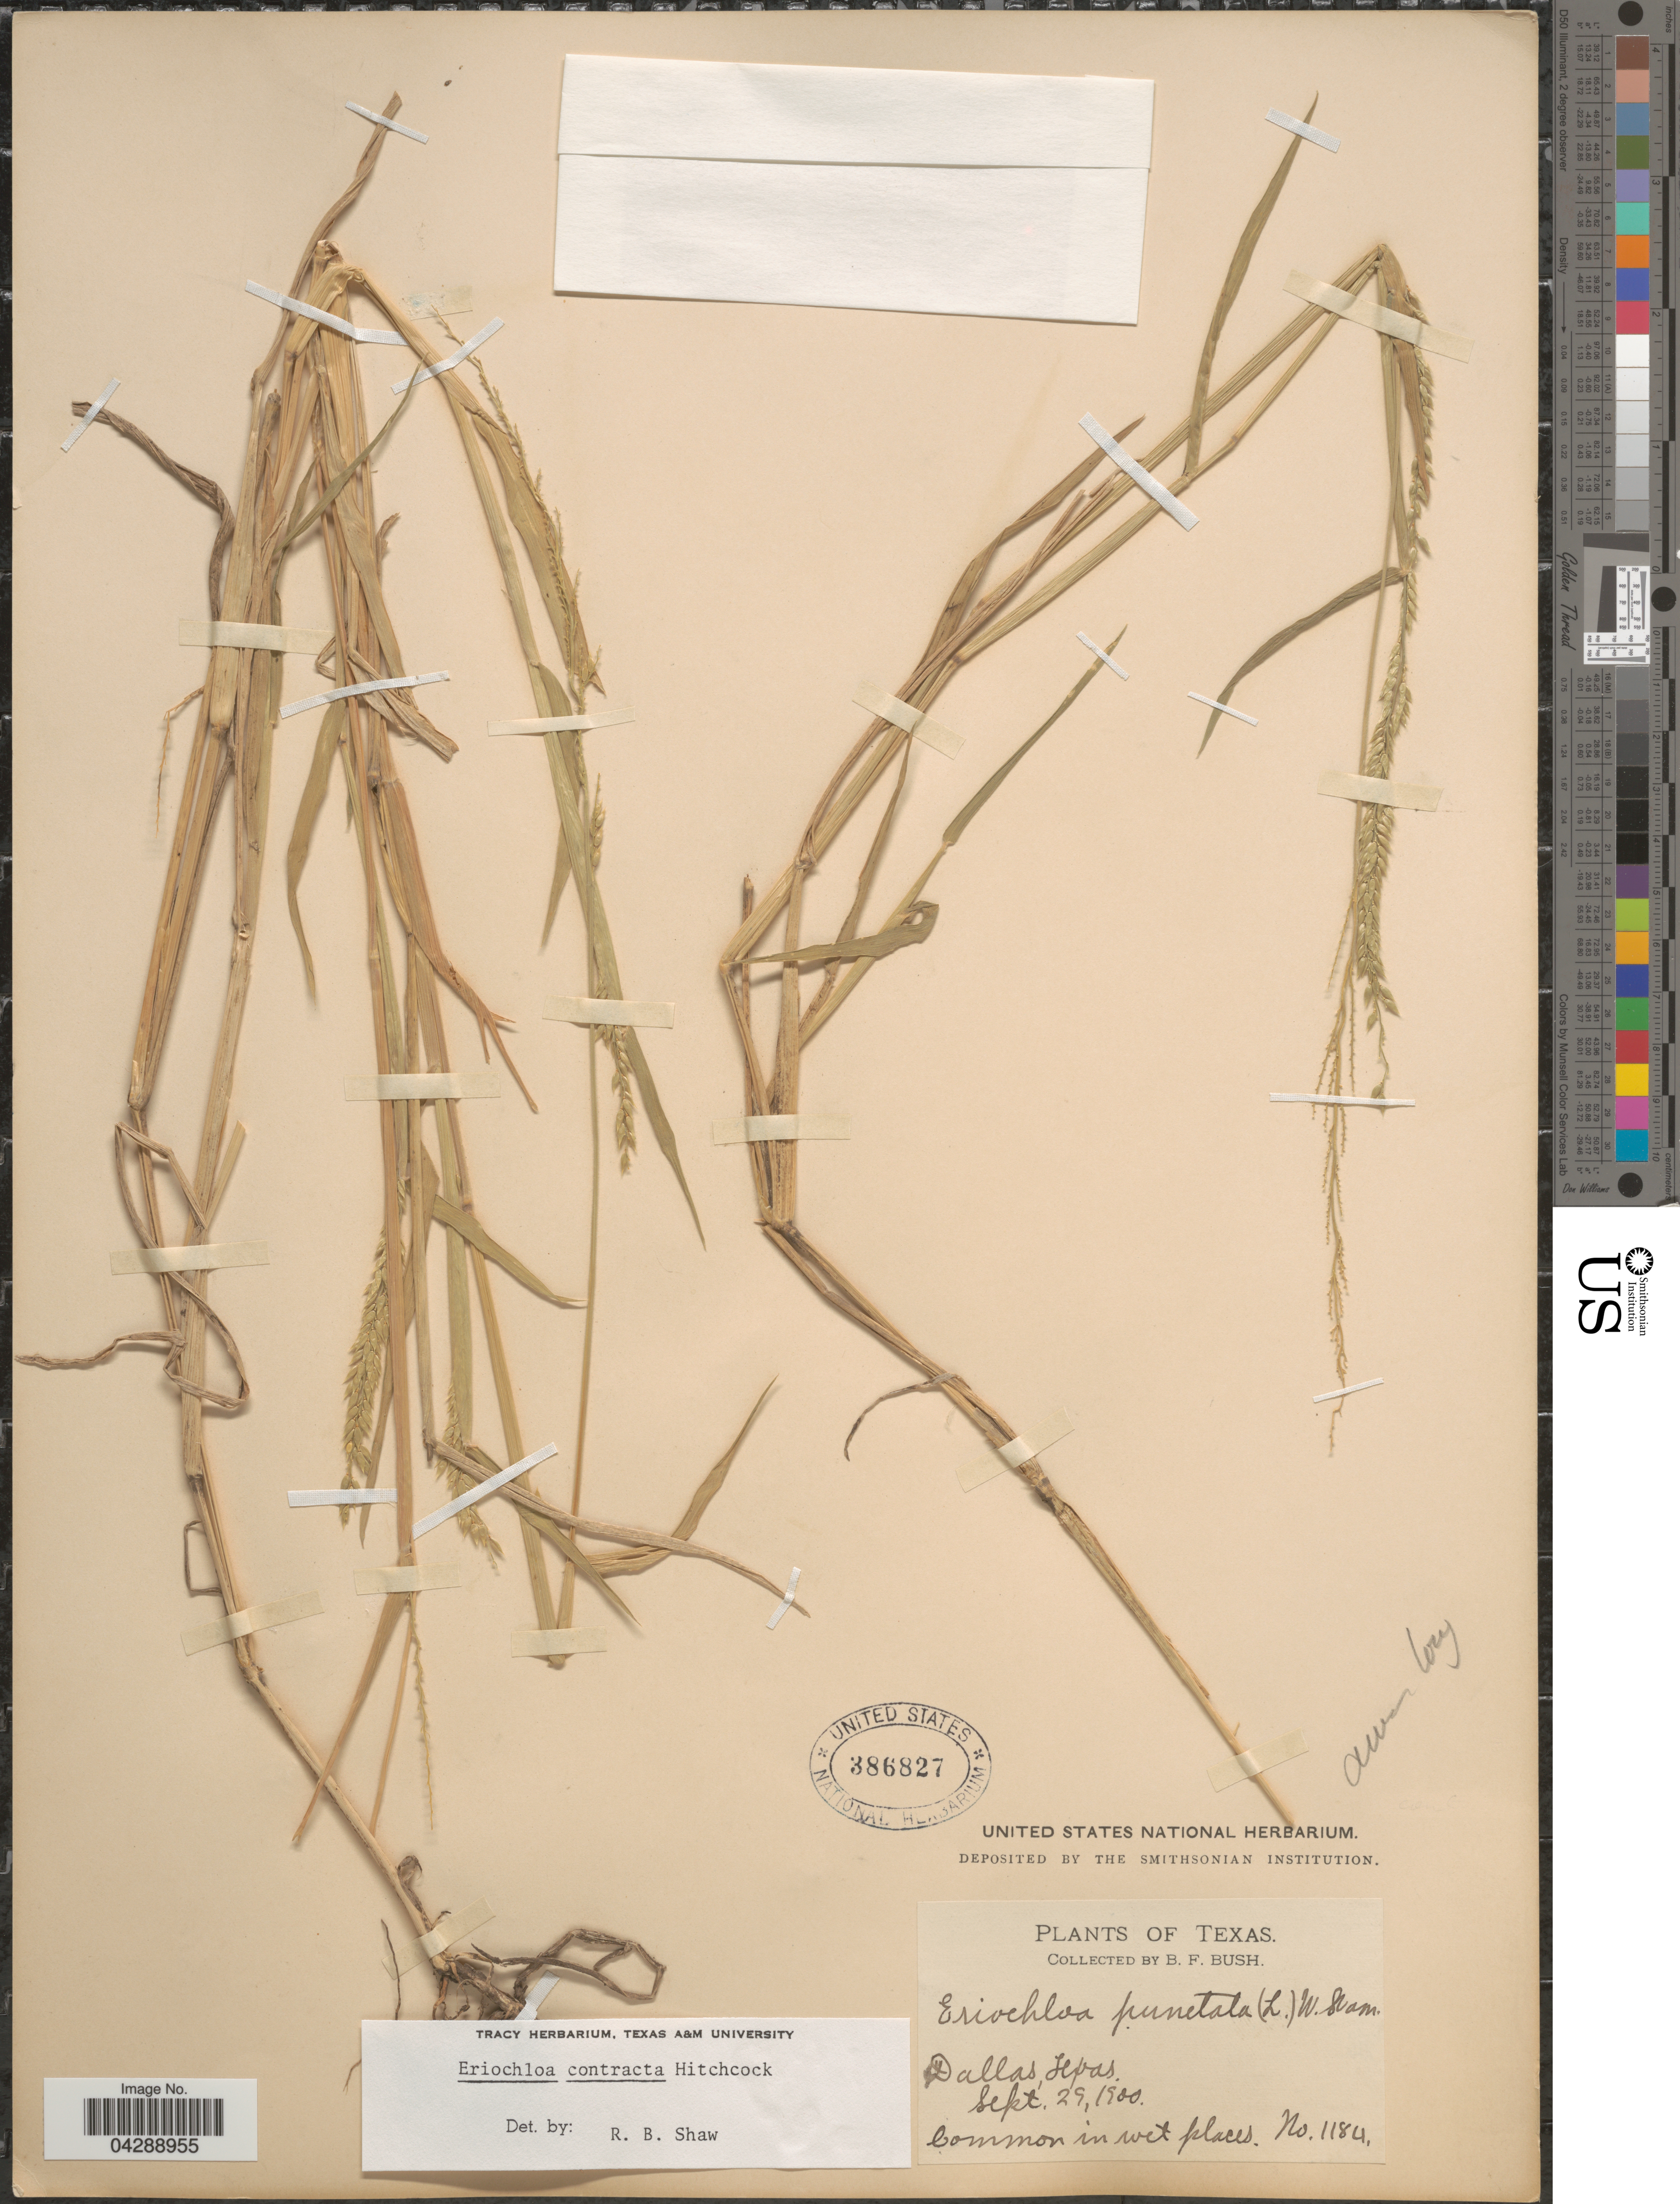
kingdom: Plantae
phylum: Tracheophyta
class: Liliopsida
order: Poales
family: Poaceae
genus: Eriochloa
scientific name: Eriochloa contracta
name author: Hitchc.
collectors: B. F. Bush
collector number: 1184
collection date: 1900-09-29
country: United States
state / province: Texas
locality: Dallas.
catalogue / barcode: US 386827